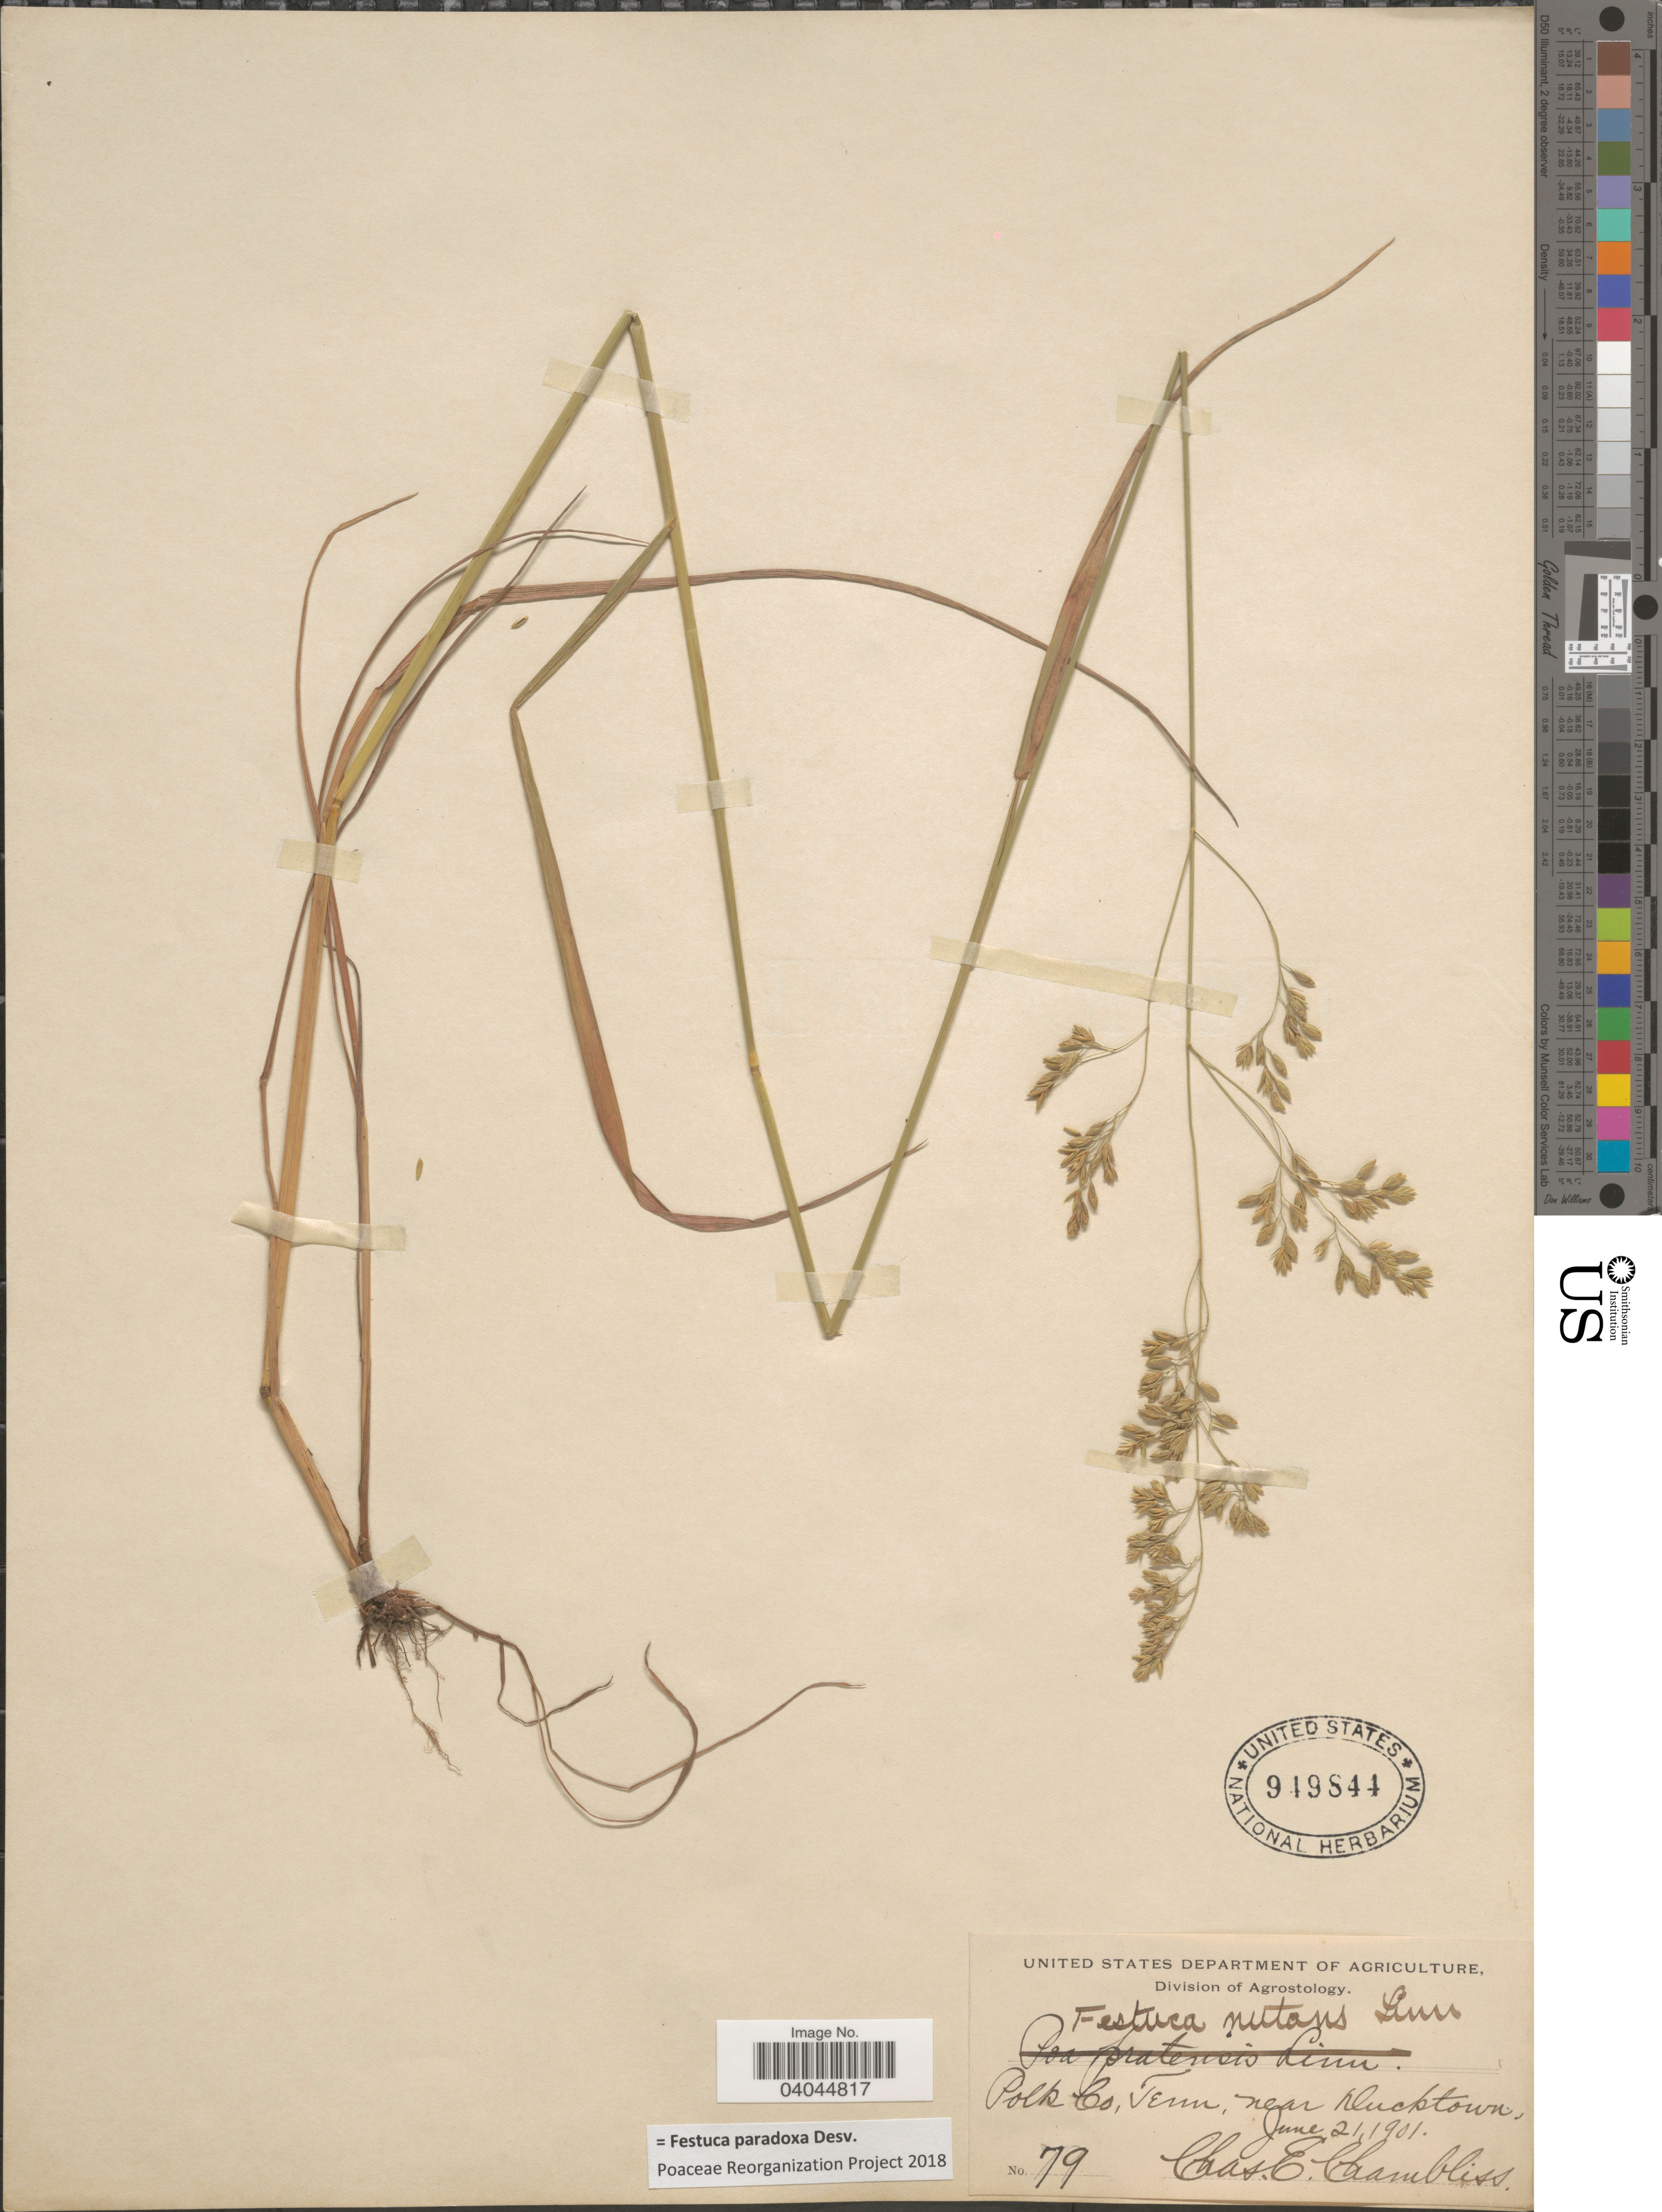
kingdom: Plantae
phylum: Tracheophyta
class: Liliopsida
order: Poales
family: Poaceae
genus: Festuca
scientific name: Festuca paradoxa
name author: Desv.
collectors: C. Chambliss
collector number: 79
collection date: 1901-06-21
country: United States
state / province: Tennessee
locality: Polk Co, near Klucktown.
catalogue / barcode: US 949844